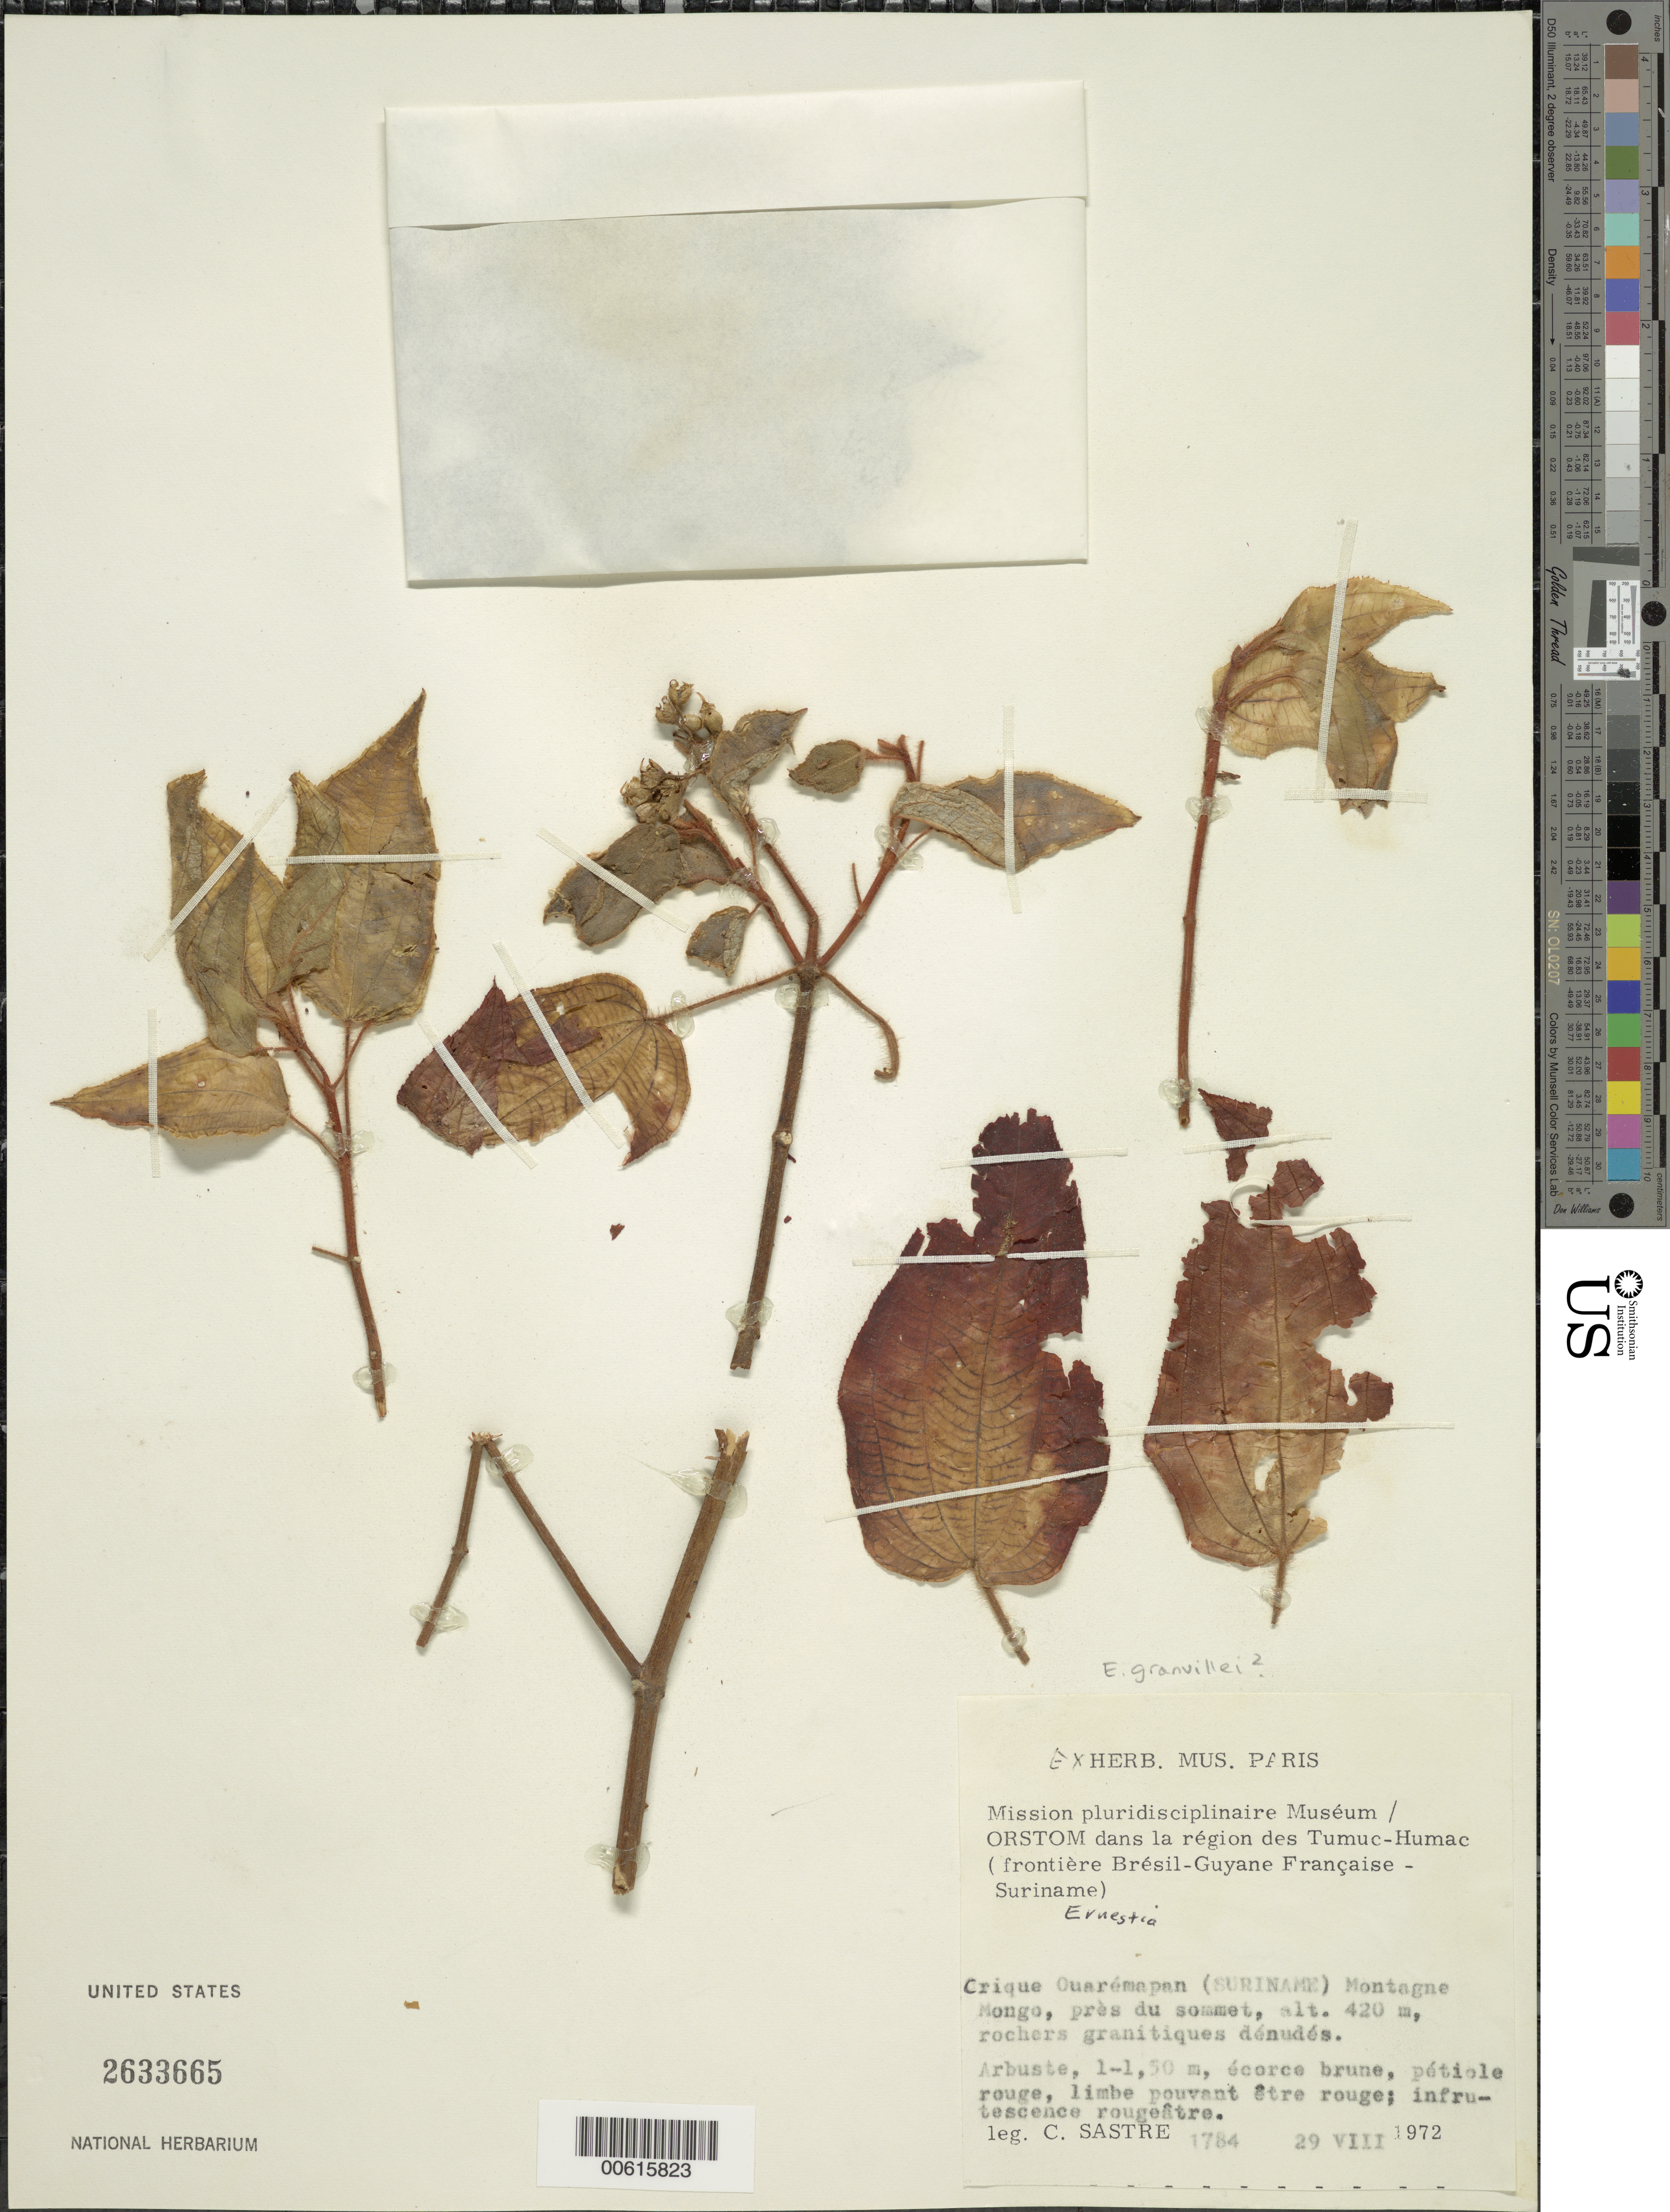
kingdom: Plantae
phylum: Tracheophyta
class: Magnoliopsida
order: Myrtales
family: Melastomataceae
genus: Ernestia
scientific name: Ernestia granvillei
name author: Wurdack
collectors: C. H. L. Sastre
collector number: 1784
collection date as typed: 29-Aug-72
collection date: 1972-08-29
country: Suriname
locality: Tumuc-Humac, crique Ouarémapan, Montagne Mongo, pres du sommet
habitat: Rocheers granitiques denudes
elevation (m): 420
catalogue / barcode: US 2633665